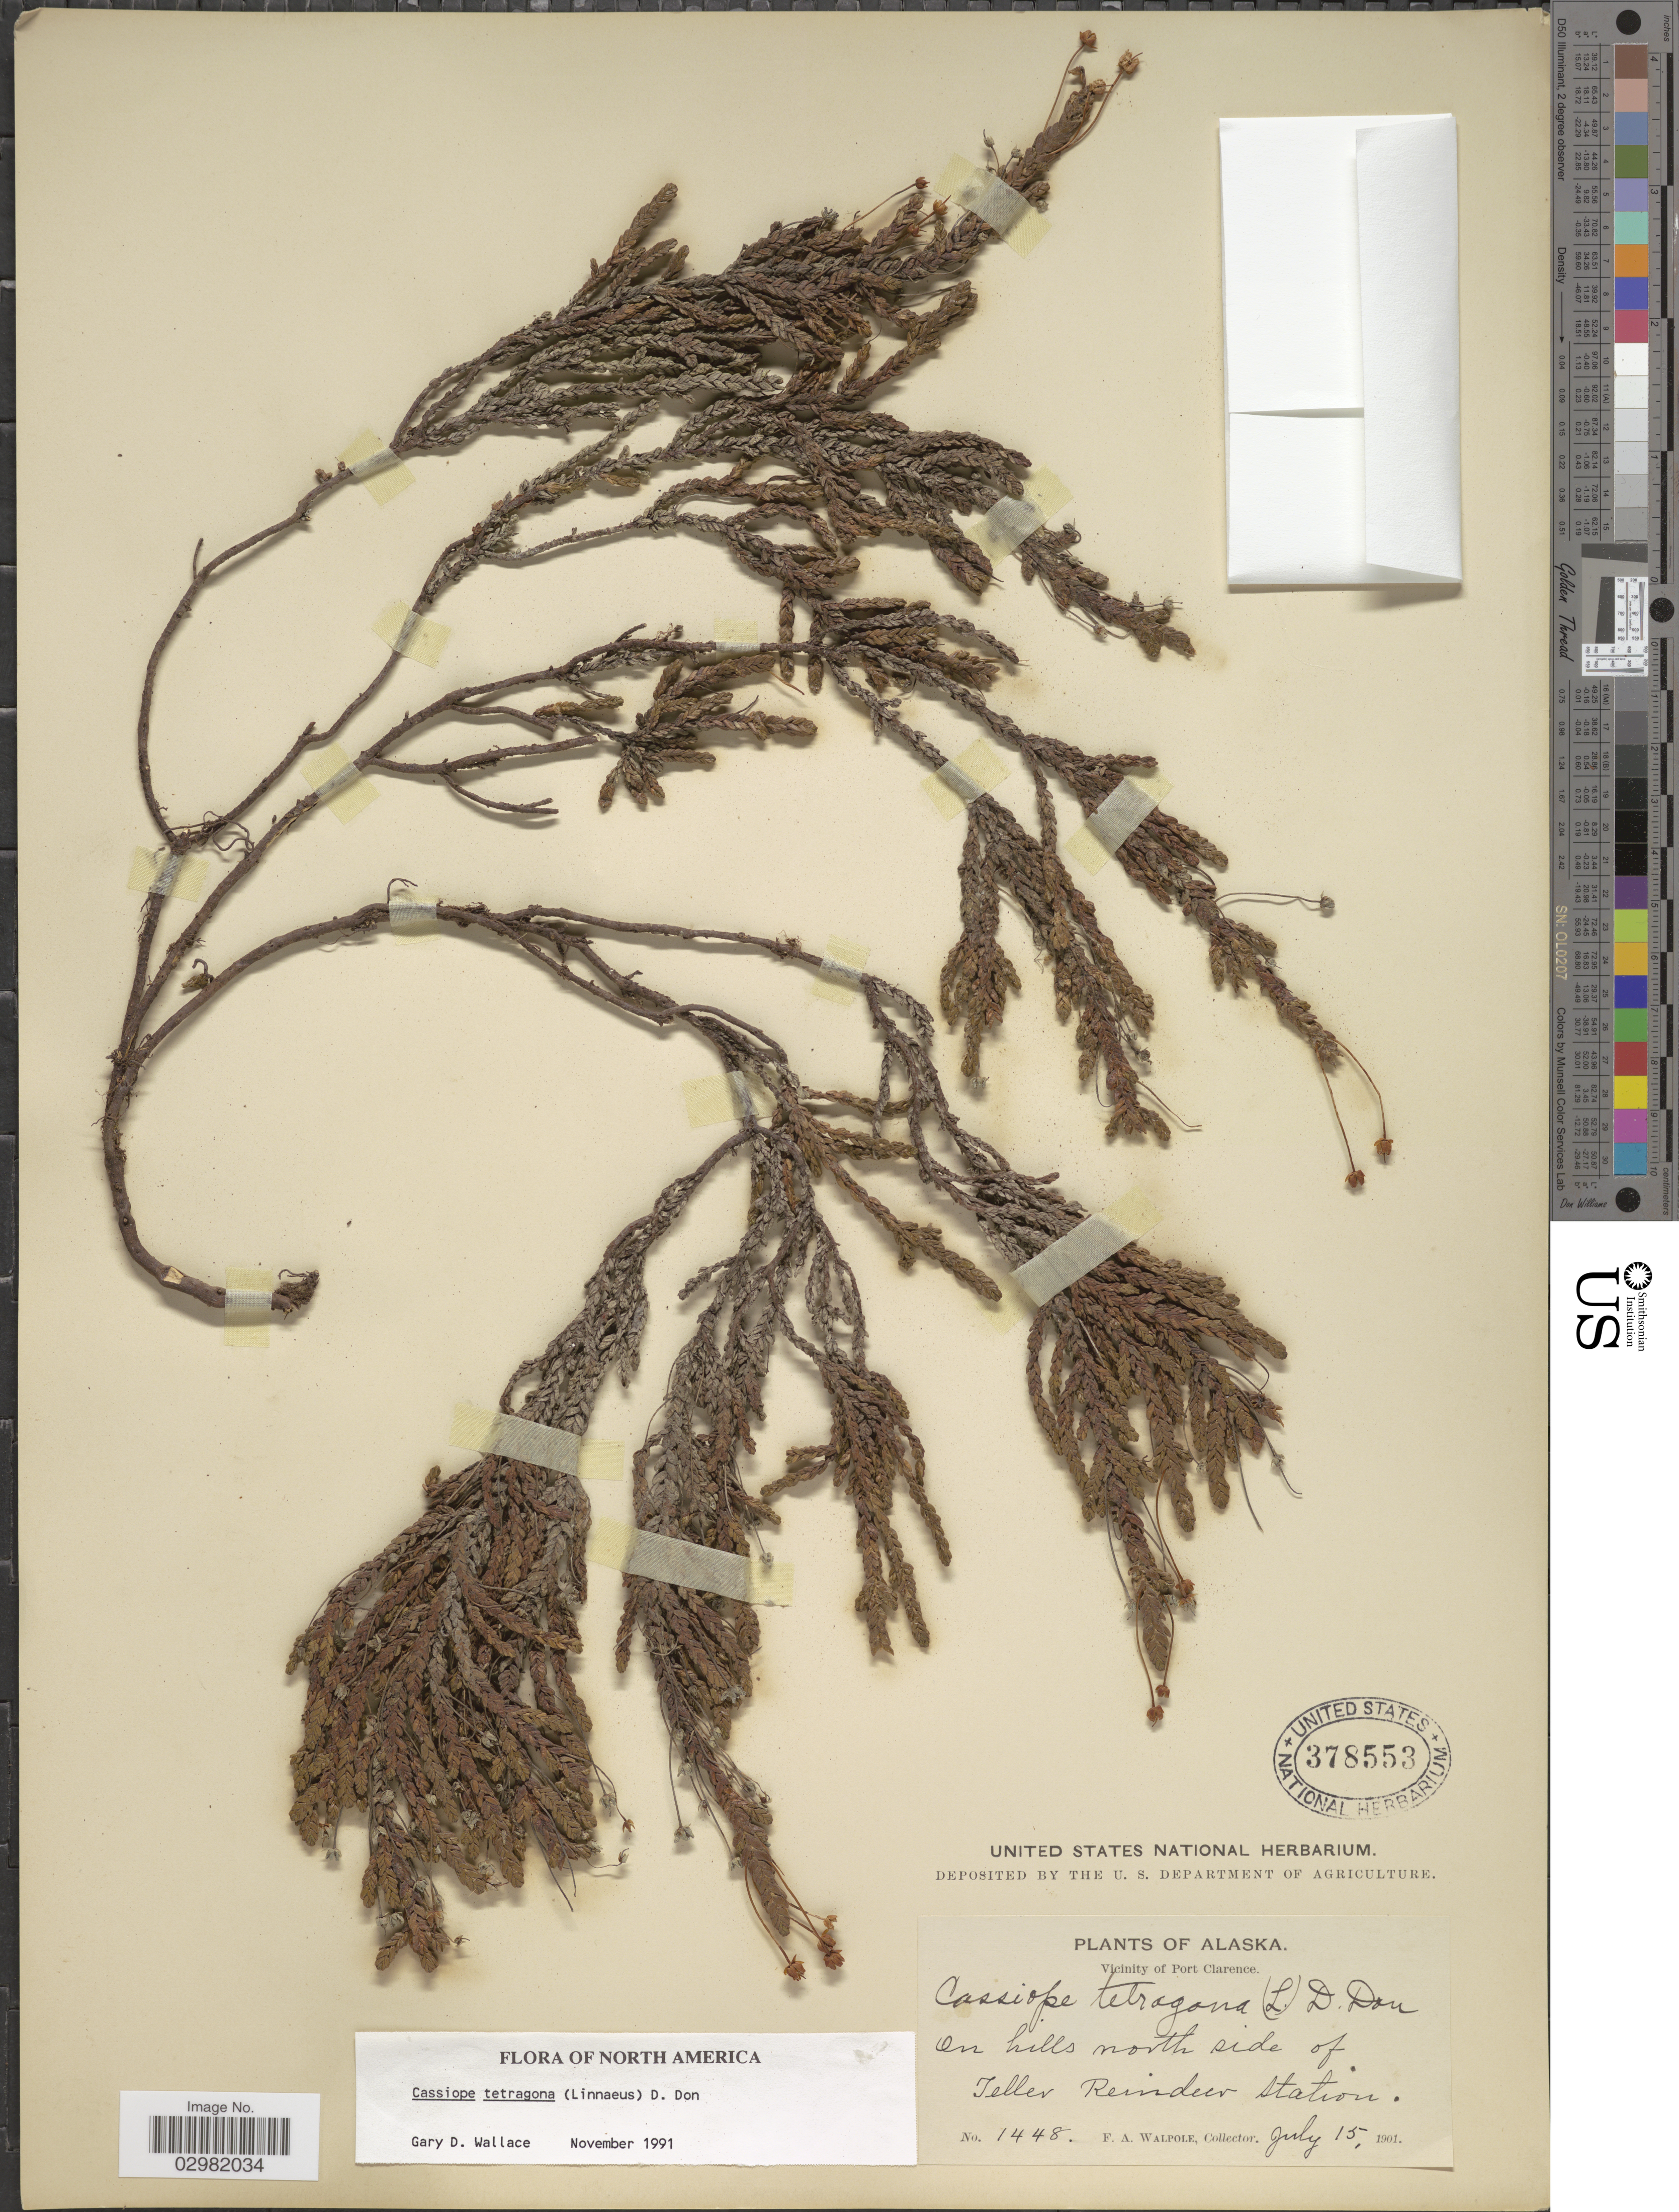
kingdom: Plantae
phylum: Tracheophyta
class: Magnoliopsida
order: Ericales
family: Ericaceae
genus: Cassiope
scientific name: Cassiope tetragona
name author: (L.) D. Don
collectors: F. Walpole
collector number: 1448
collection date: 1901-07-15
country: United States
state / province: Alaska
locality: Vicinity of Port Clarence. On hills north side of Teller Reindeer station.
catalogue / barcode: US 378553